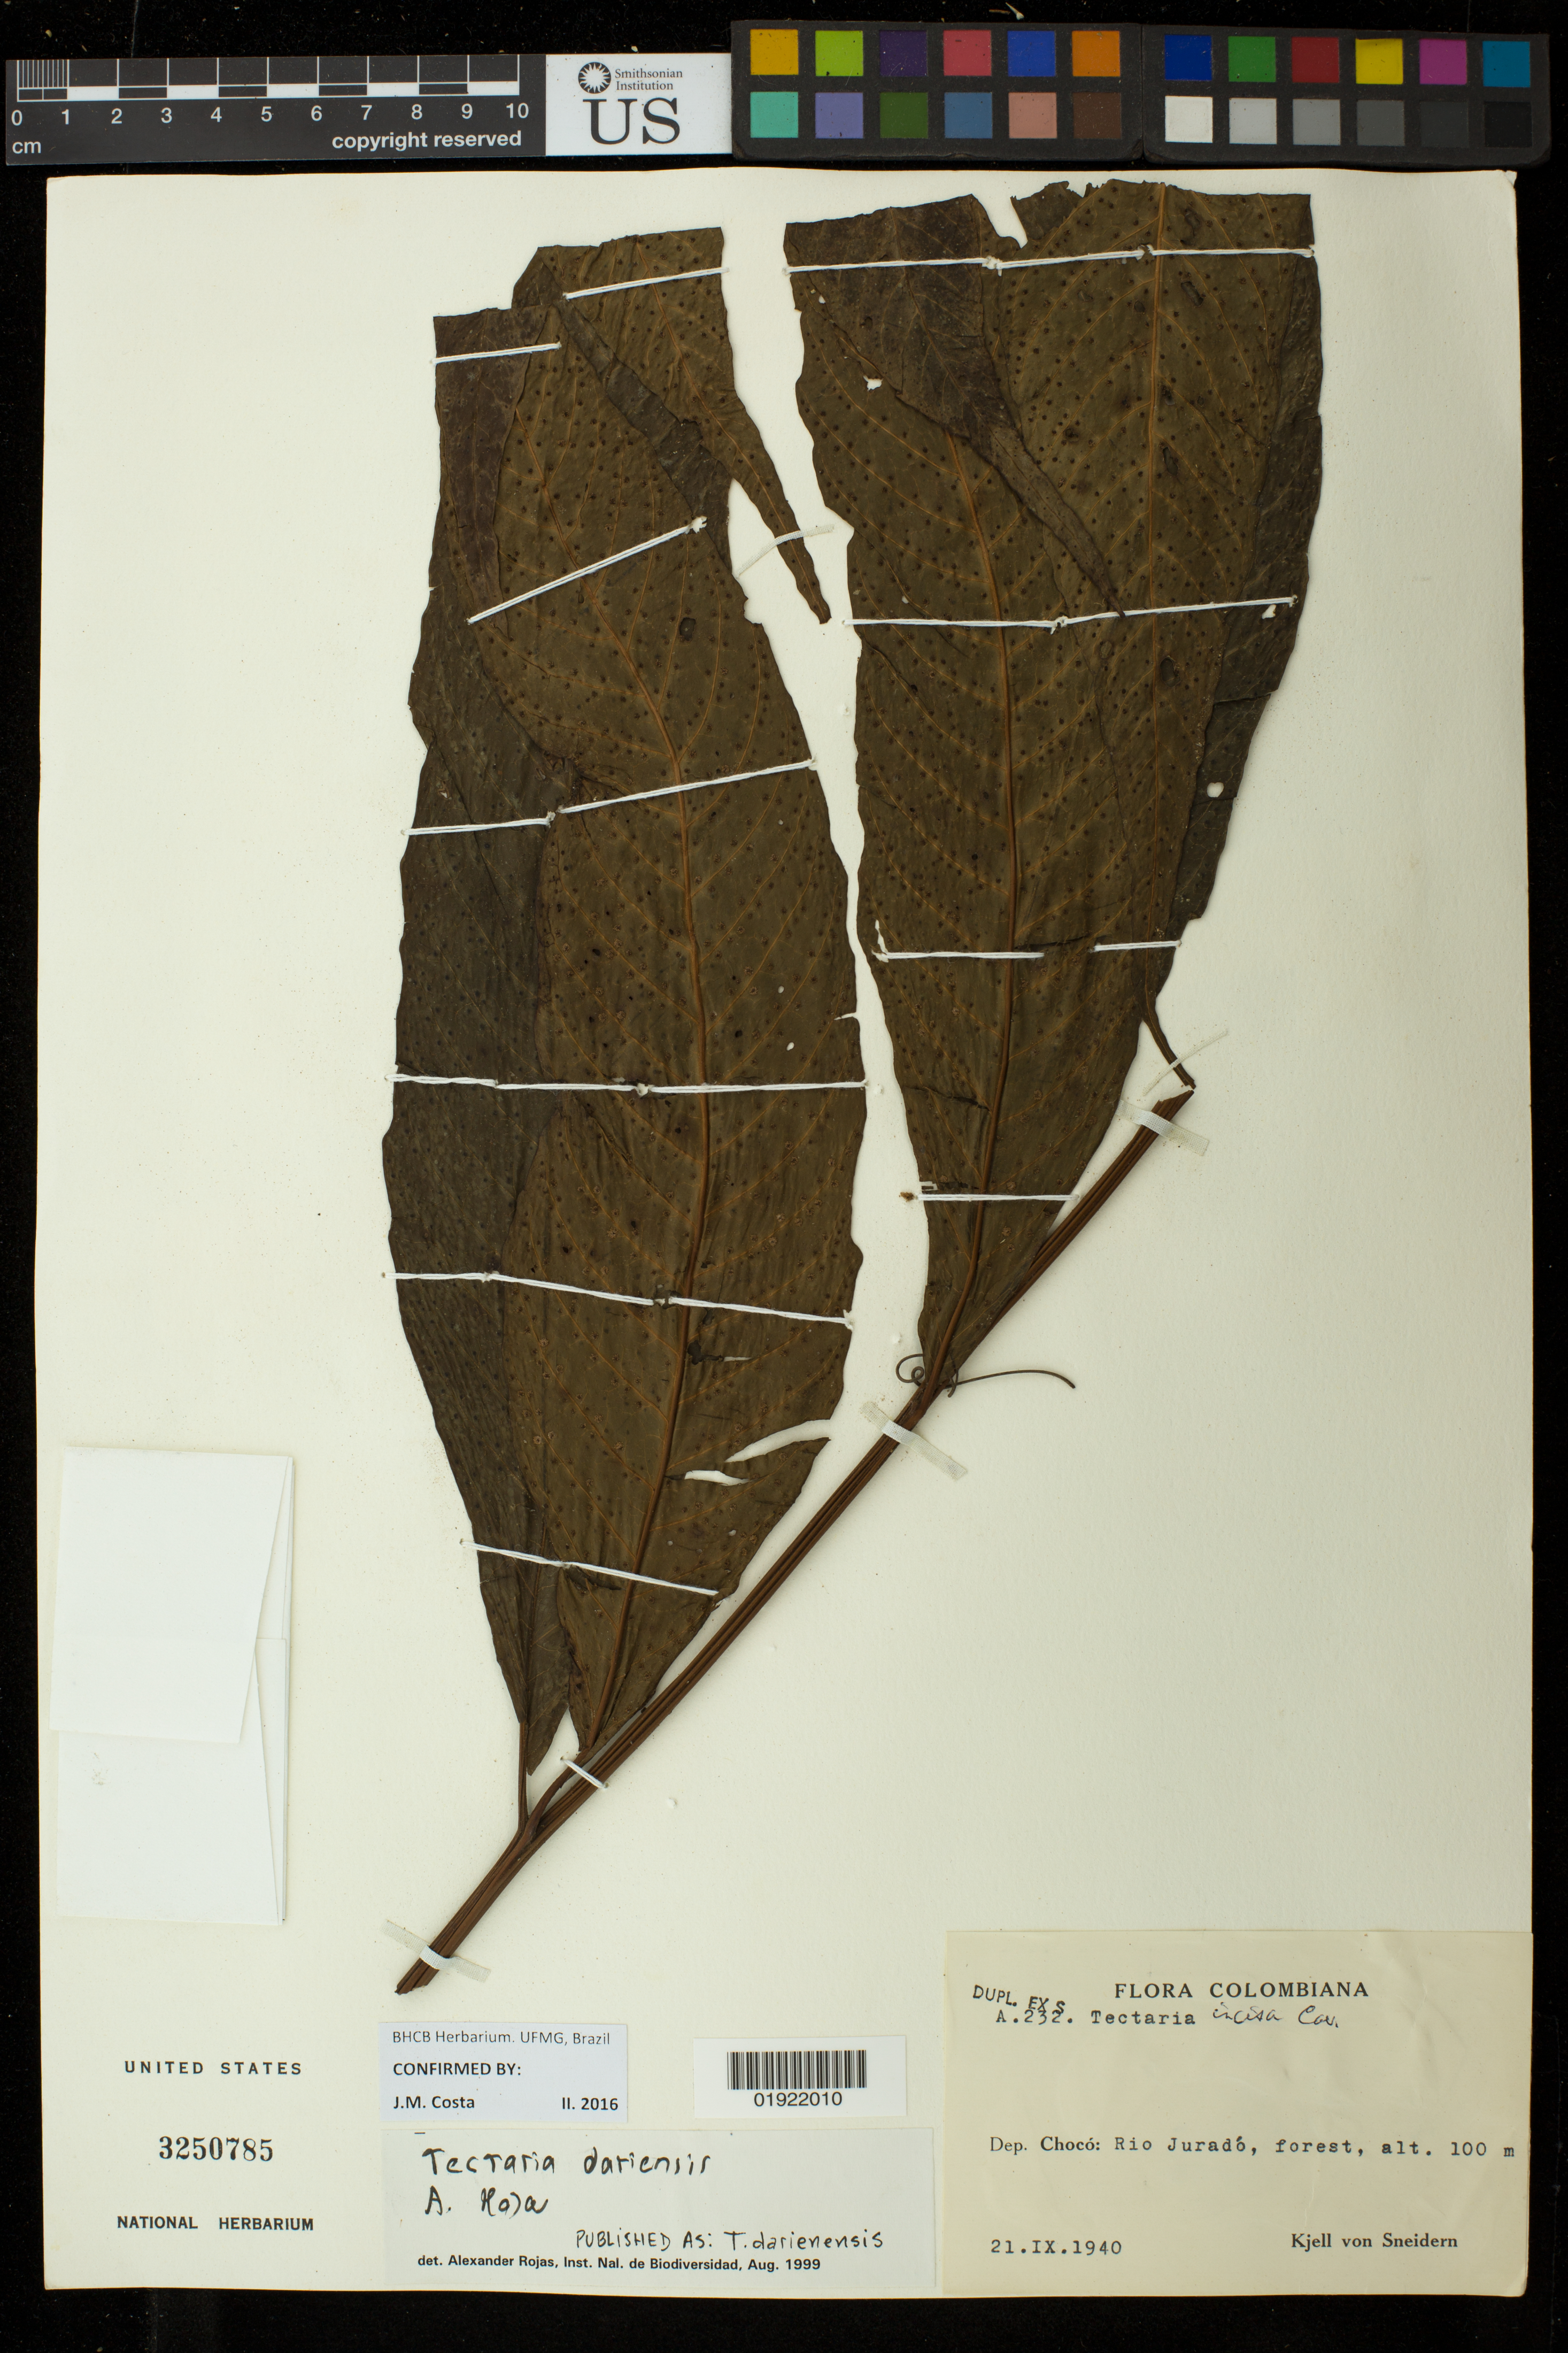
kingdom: Plantae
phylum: Tracheophyta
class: Polypodiopsida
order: Polypodiales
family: Tectariaceae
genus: Tectaria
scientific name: Tectaria darienensis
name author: A. Rojas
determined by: Costa, J. M.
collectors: K. von Sneidern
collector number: A.232.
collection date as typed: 21.IX.1940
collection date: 1940-09-21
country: Colombia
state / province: Choco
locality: Rio Jurado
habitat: forest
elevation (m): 100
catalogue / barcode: US 3250785